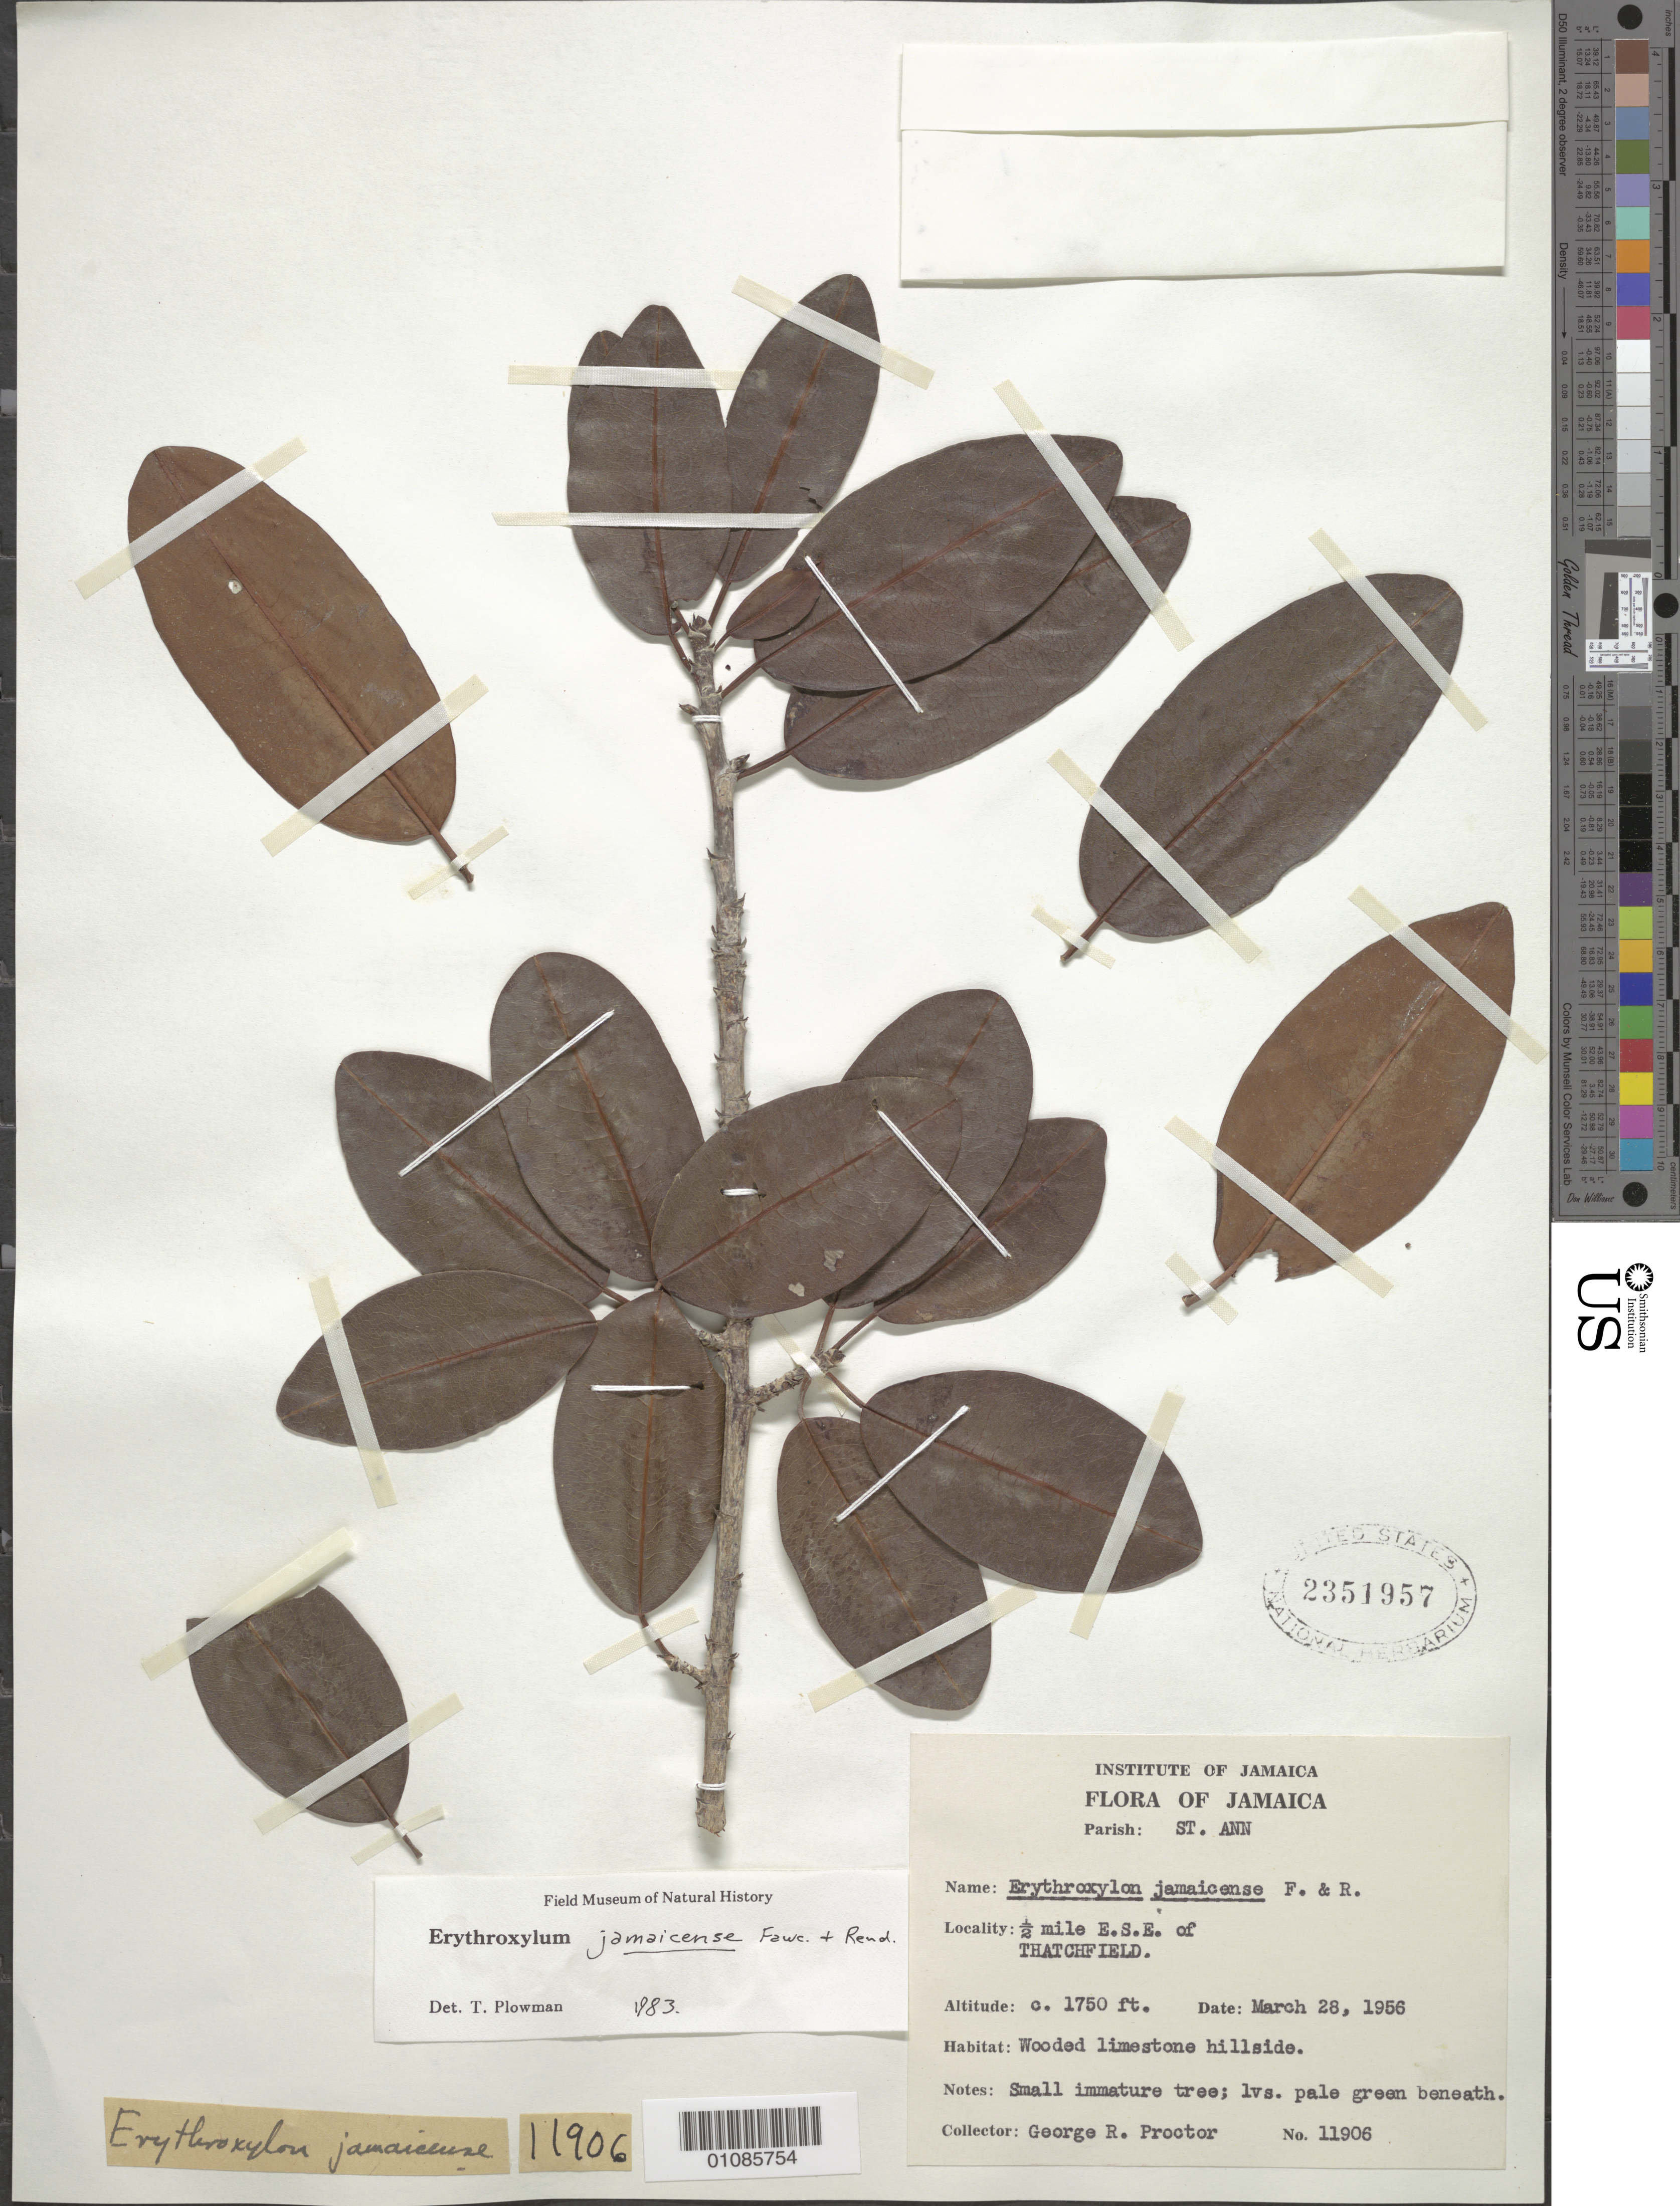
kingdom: Plantae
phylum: Tracheophyta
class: Magnoliopsida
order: Malpighiales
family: Erythroxylaceae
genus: Erythroxylum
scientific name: Erythroxylum jamaicense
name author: Fawc. & Rendle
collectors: G. R. Proctor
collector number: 11906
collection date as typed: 28 Mar 1956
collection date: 1956-03-28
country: Jamaica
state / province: Saint Ann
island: Jamaica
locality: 1/2 mile ESE of Thatchfield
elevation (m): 533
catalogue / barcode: US 2351957